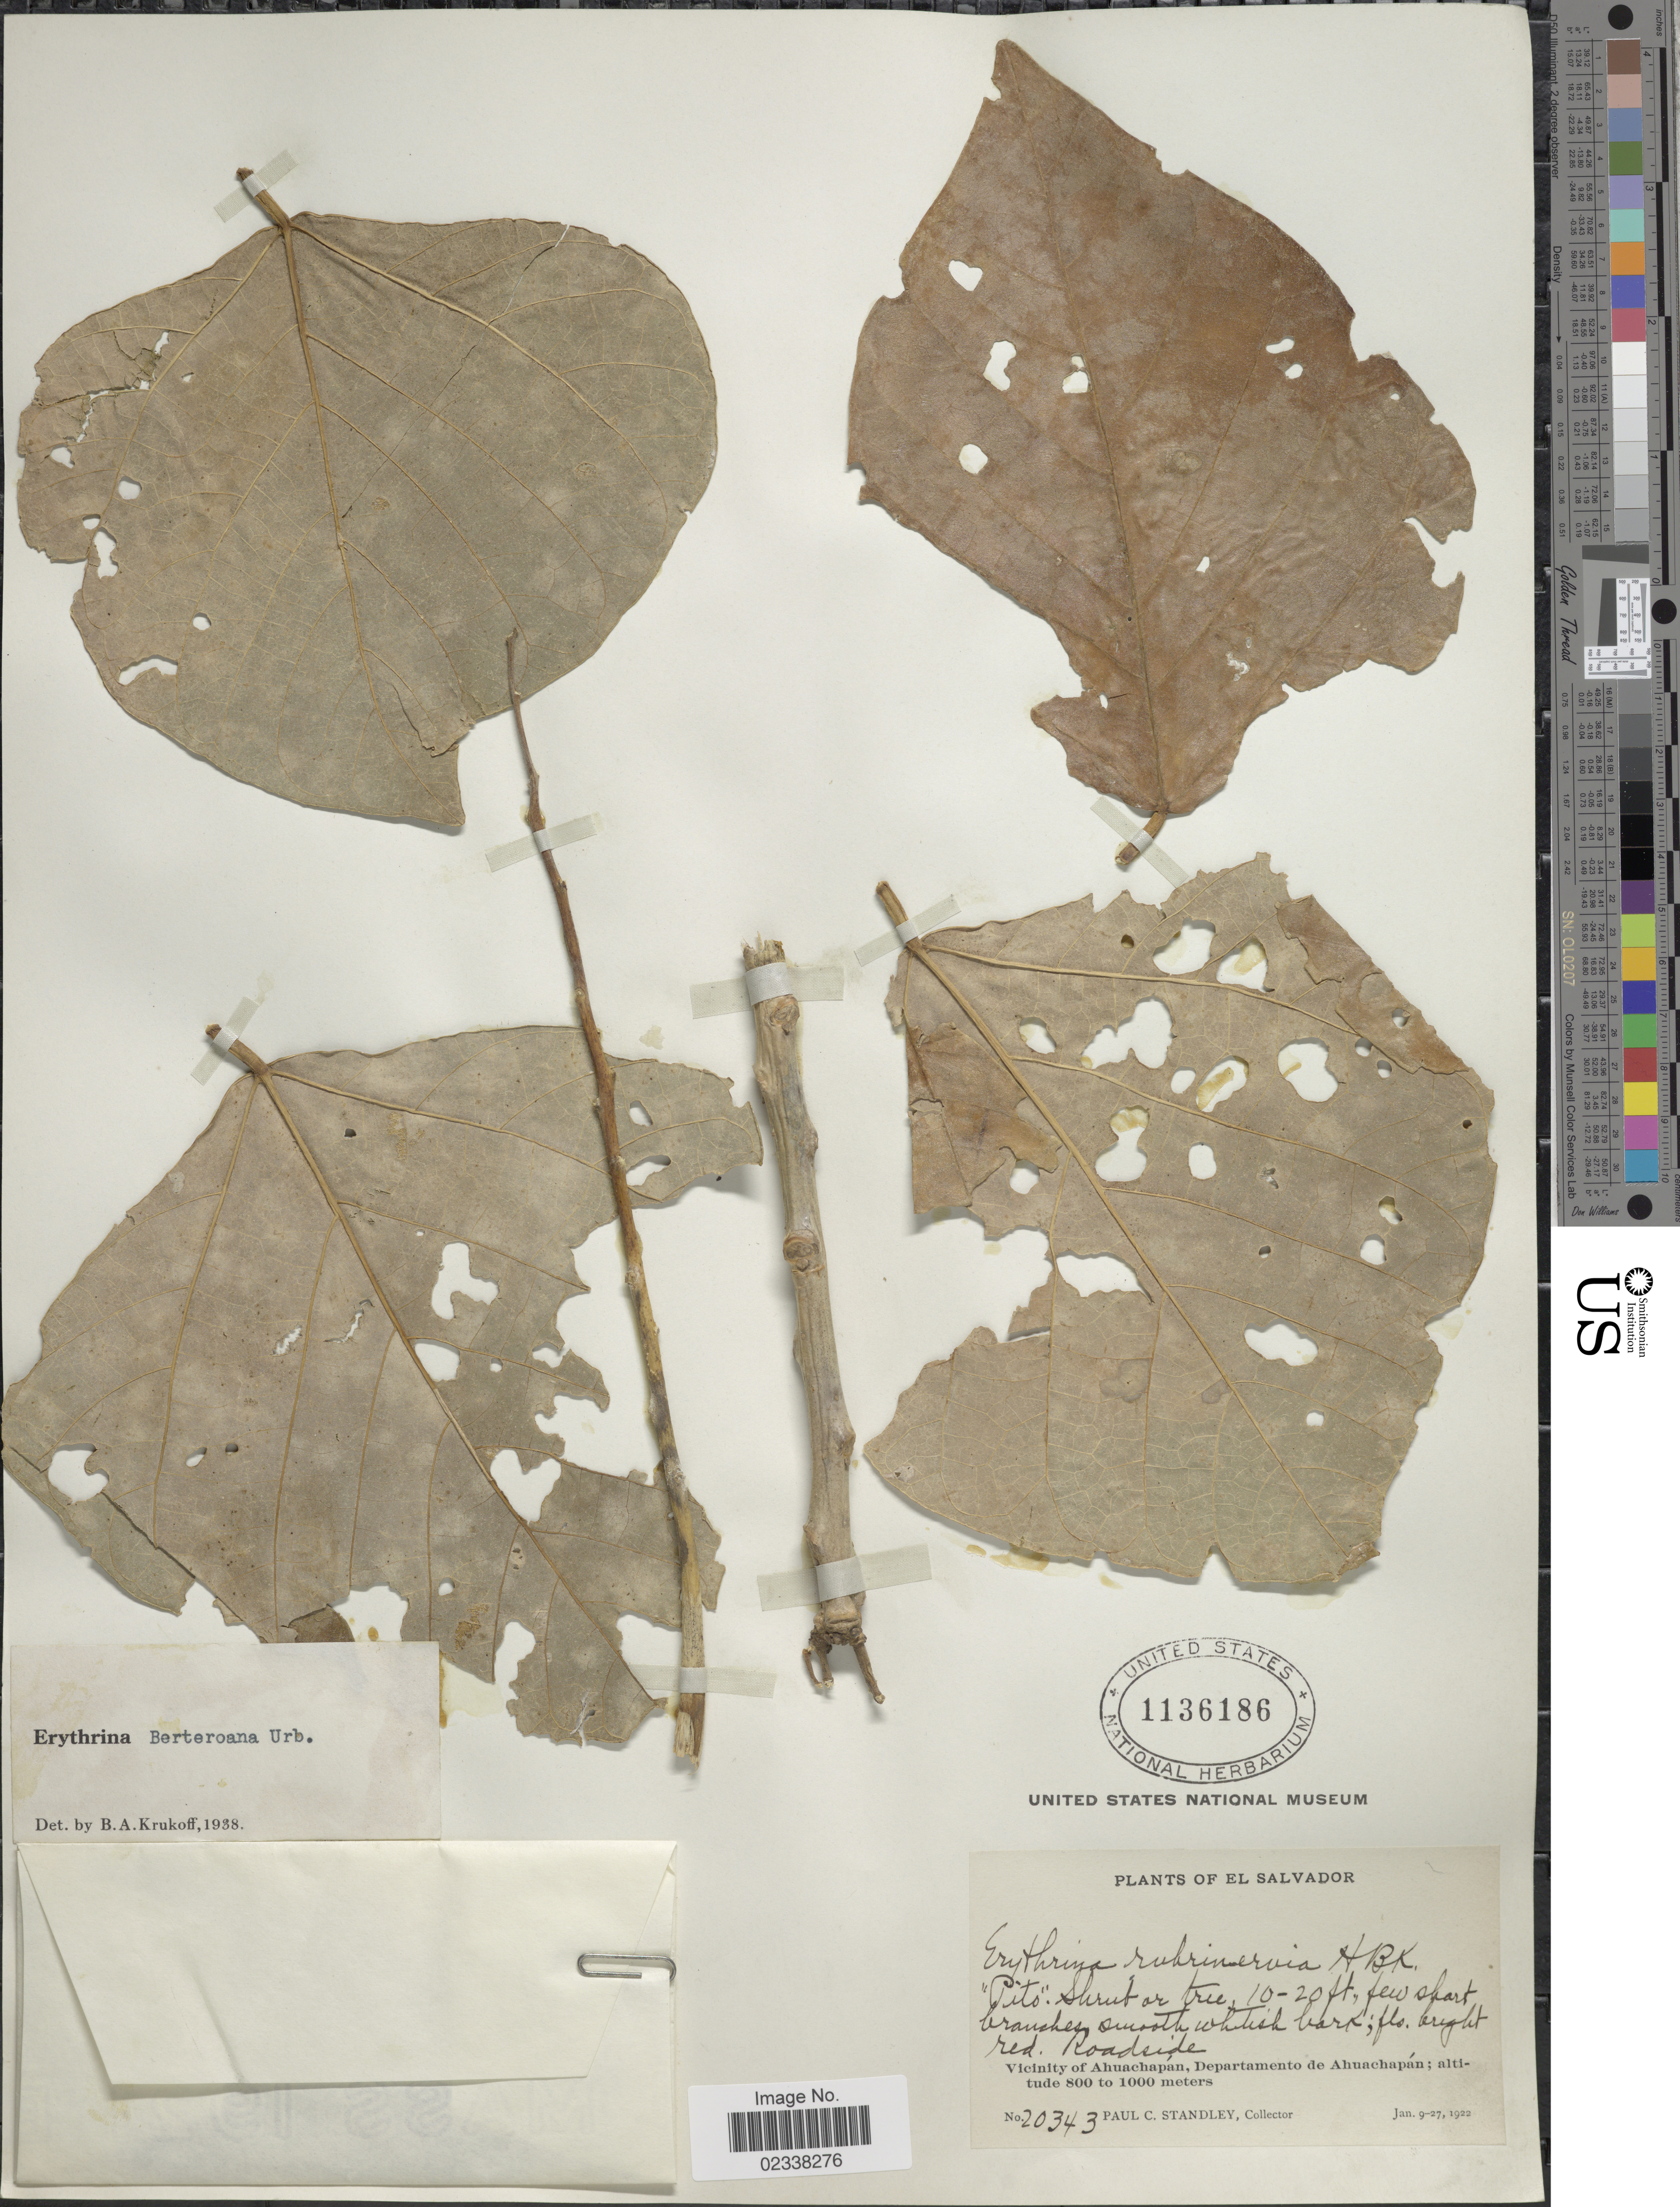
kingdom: Plantae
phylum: Tracheophyta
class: Magnoliopsida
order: Fabales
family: Fabaceae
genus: Erythrina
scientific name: Erythrina berteroana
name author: Urb.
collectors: P. C. Standley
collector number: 20343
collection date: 1922-01-09/1922-01-27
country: El Salvador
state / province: Ahuachapan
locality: Vicinity of Ahuachapan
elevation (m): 800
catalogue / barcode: US 1136186